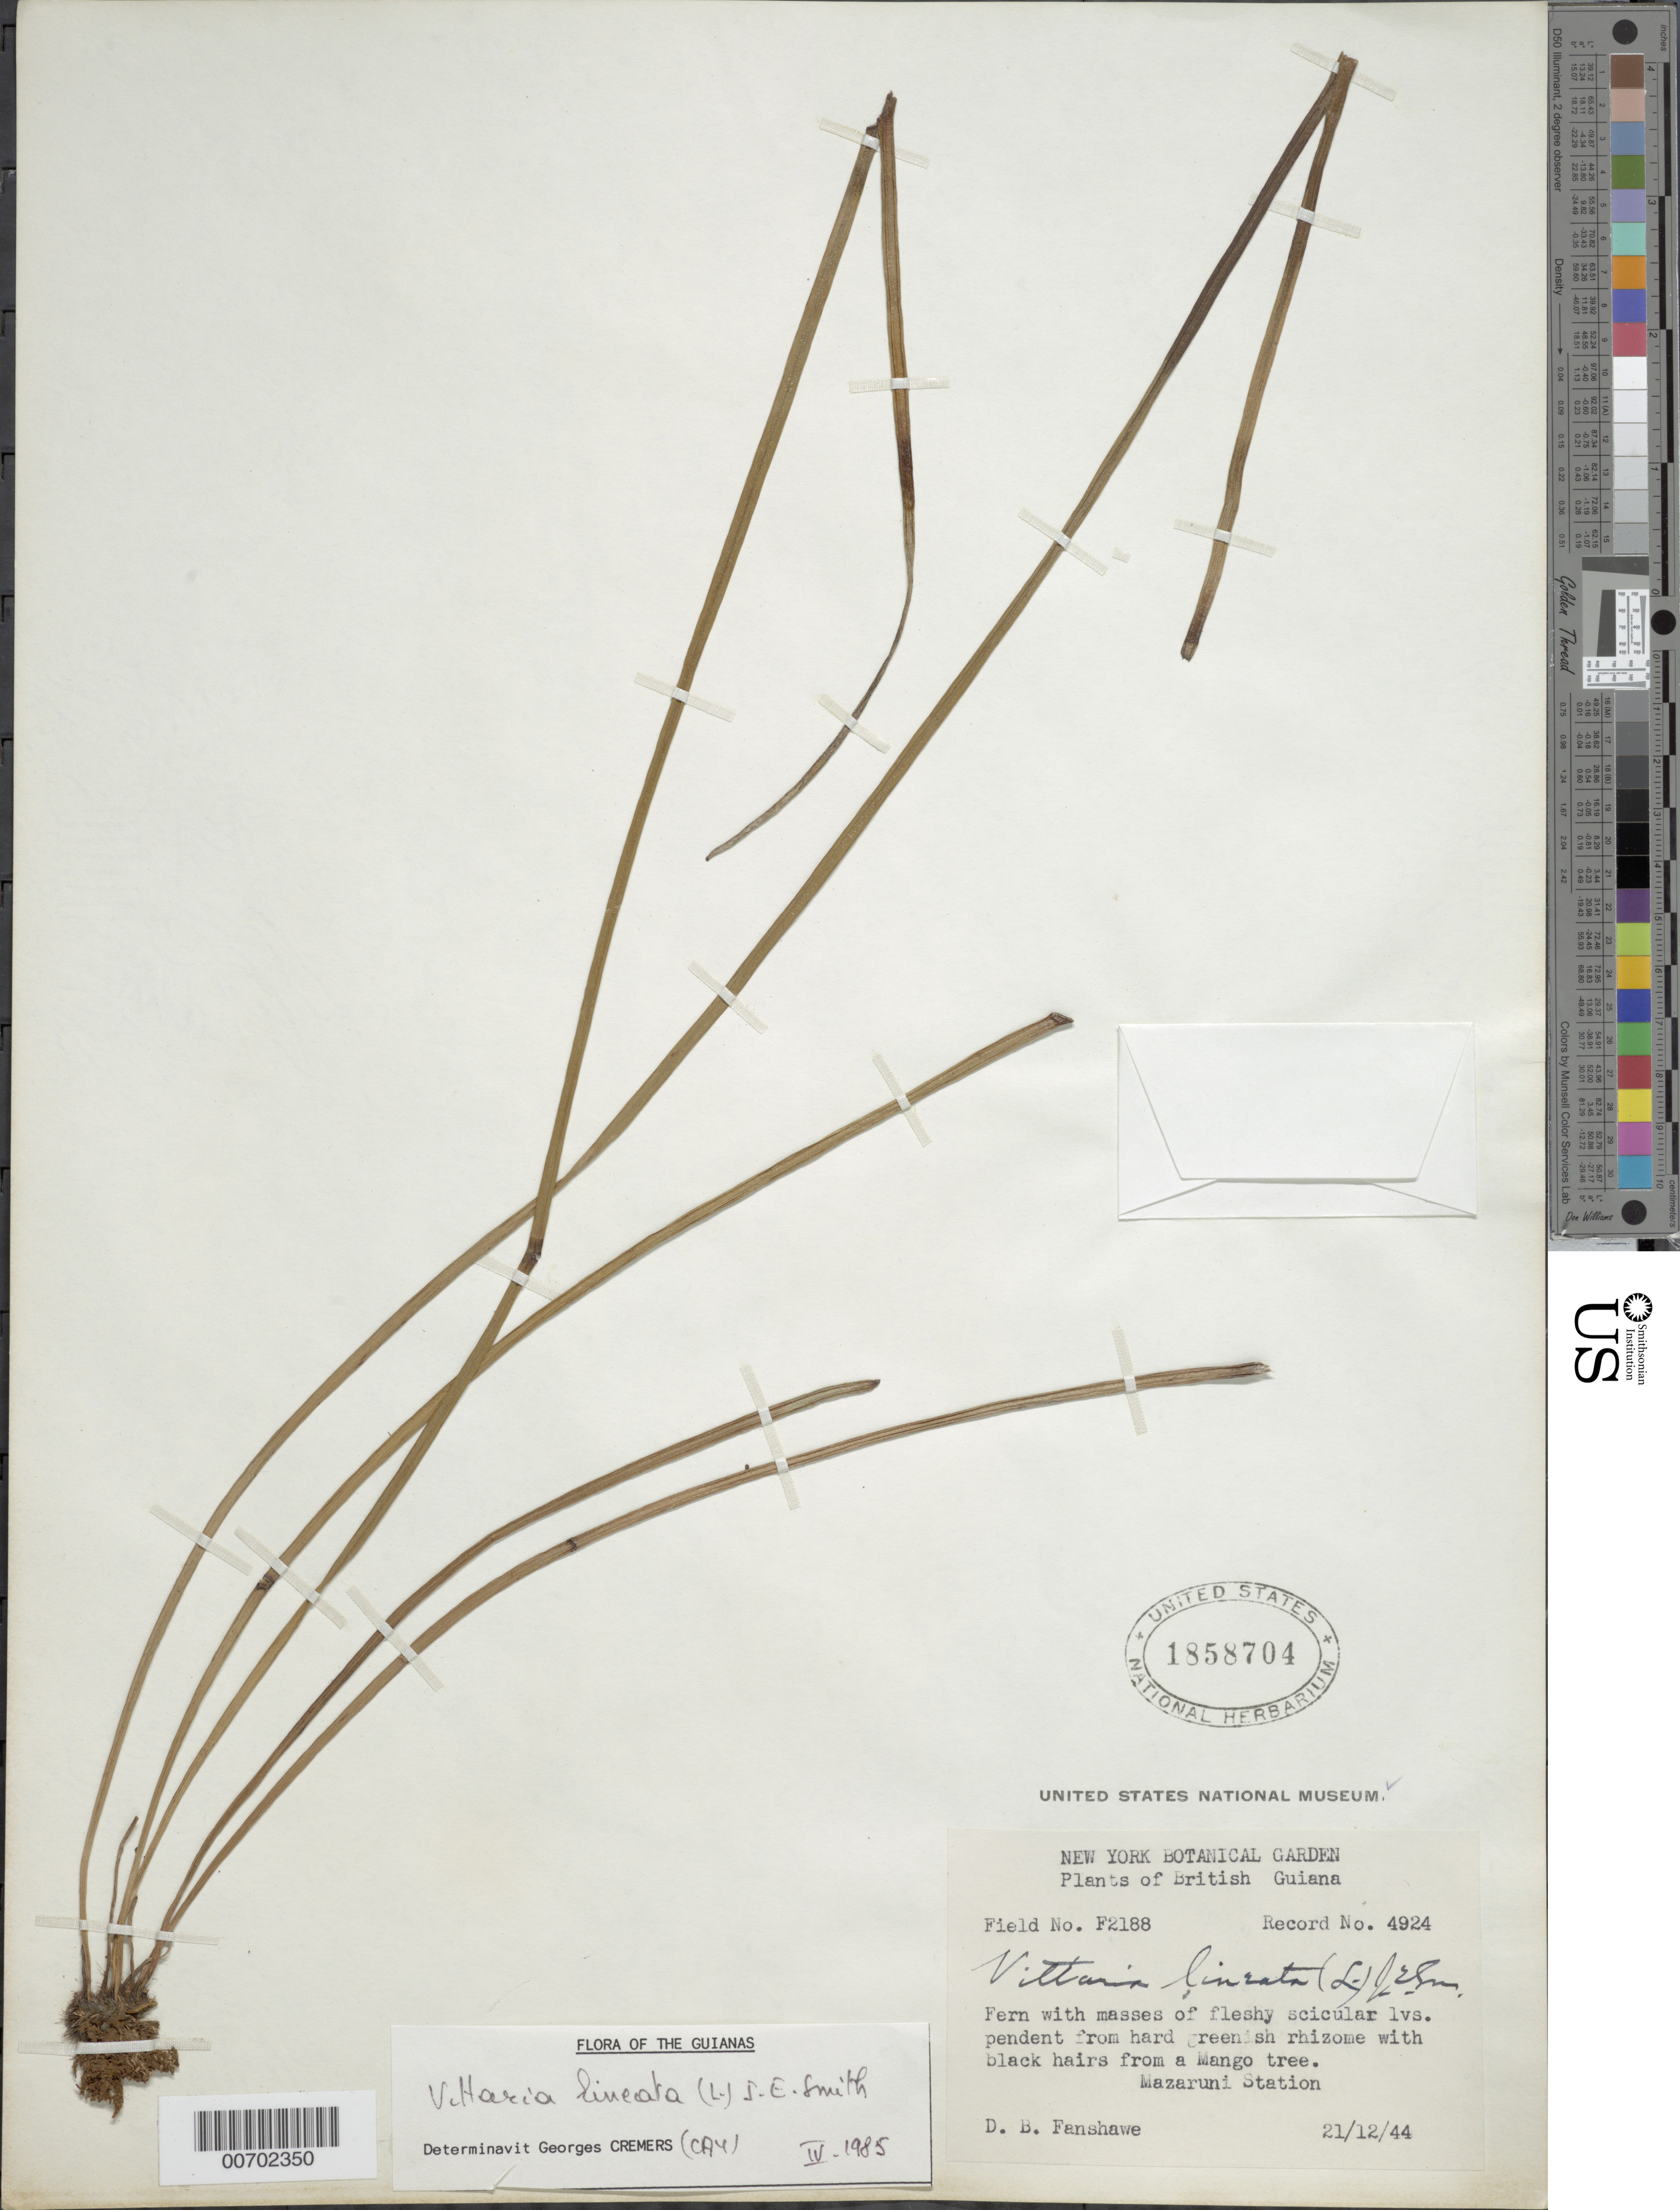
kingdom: Plantae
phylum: Tracheophyta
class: Polypodiopsida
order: Polypodiales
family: Pteridaceae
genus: Vittaria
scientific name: Vittaria lineata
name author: (L.) Sm.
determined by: Cremers, Georges A.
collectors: D. B. Fanshawe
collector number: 4924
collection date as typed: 21-Dec-44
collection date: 1944-12-21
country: Guyana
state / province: Cuyuni-Mazaruni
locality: Mazaruni Station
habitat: On a Mango tree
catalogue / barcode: US 1858704